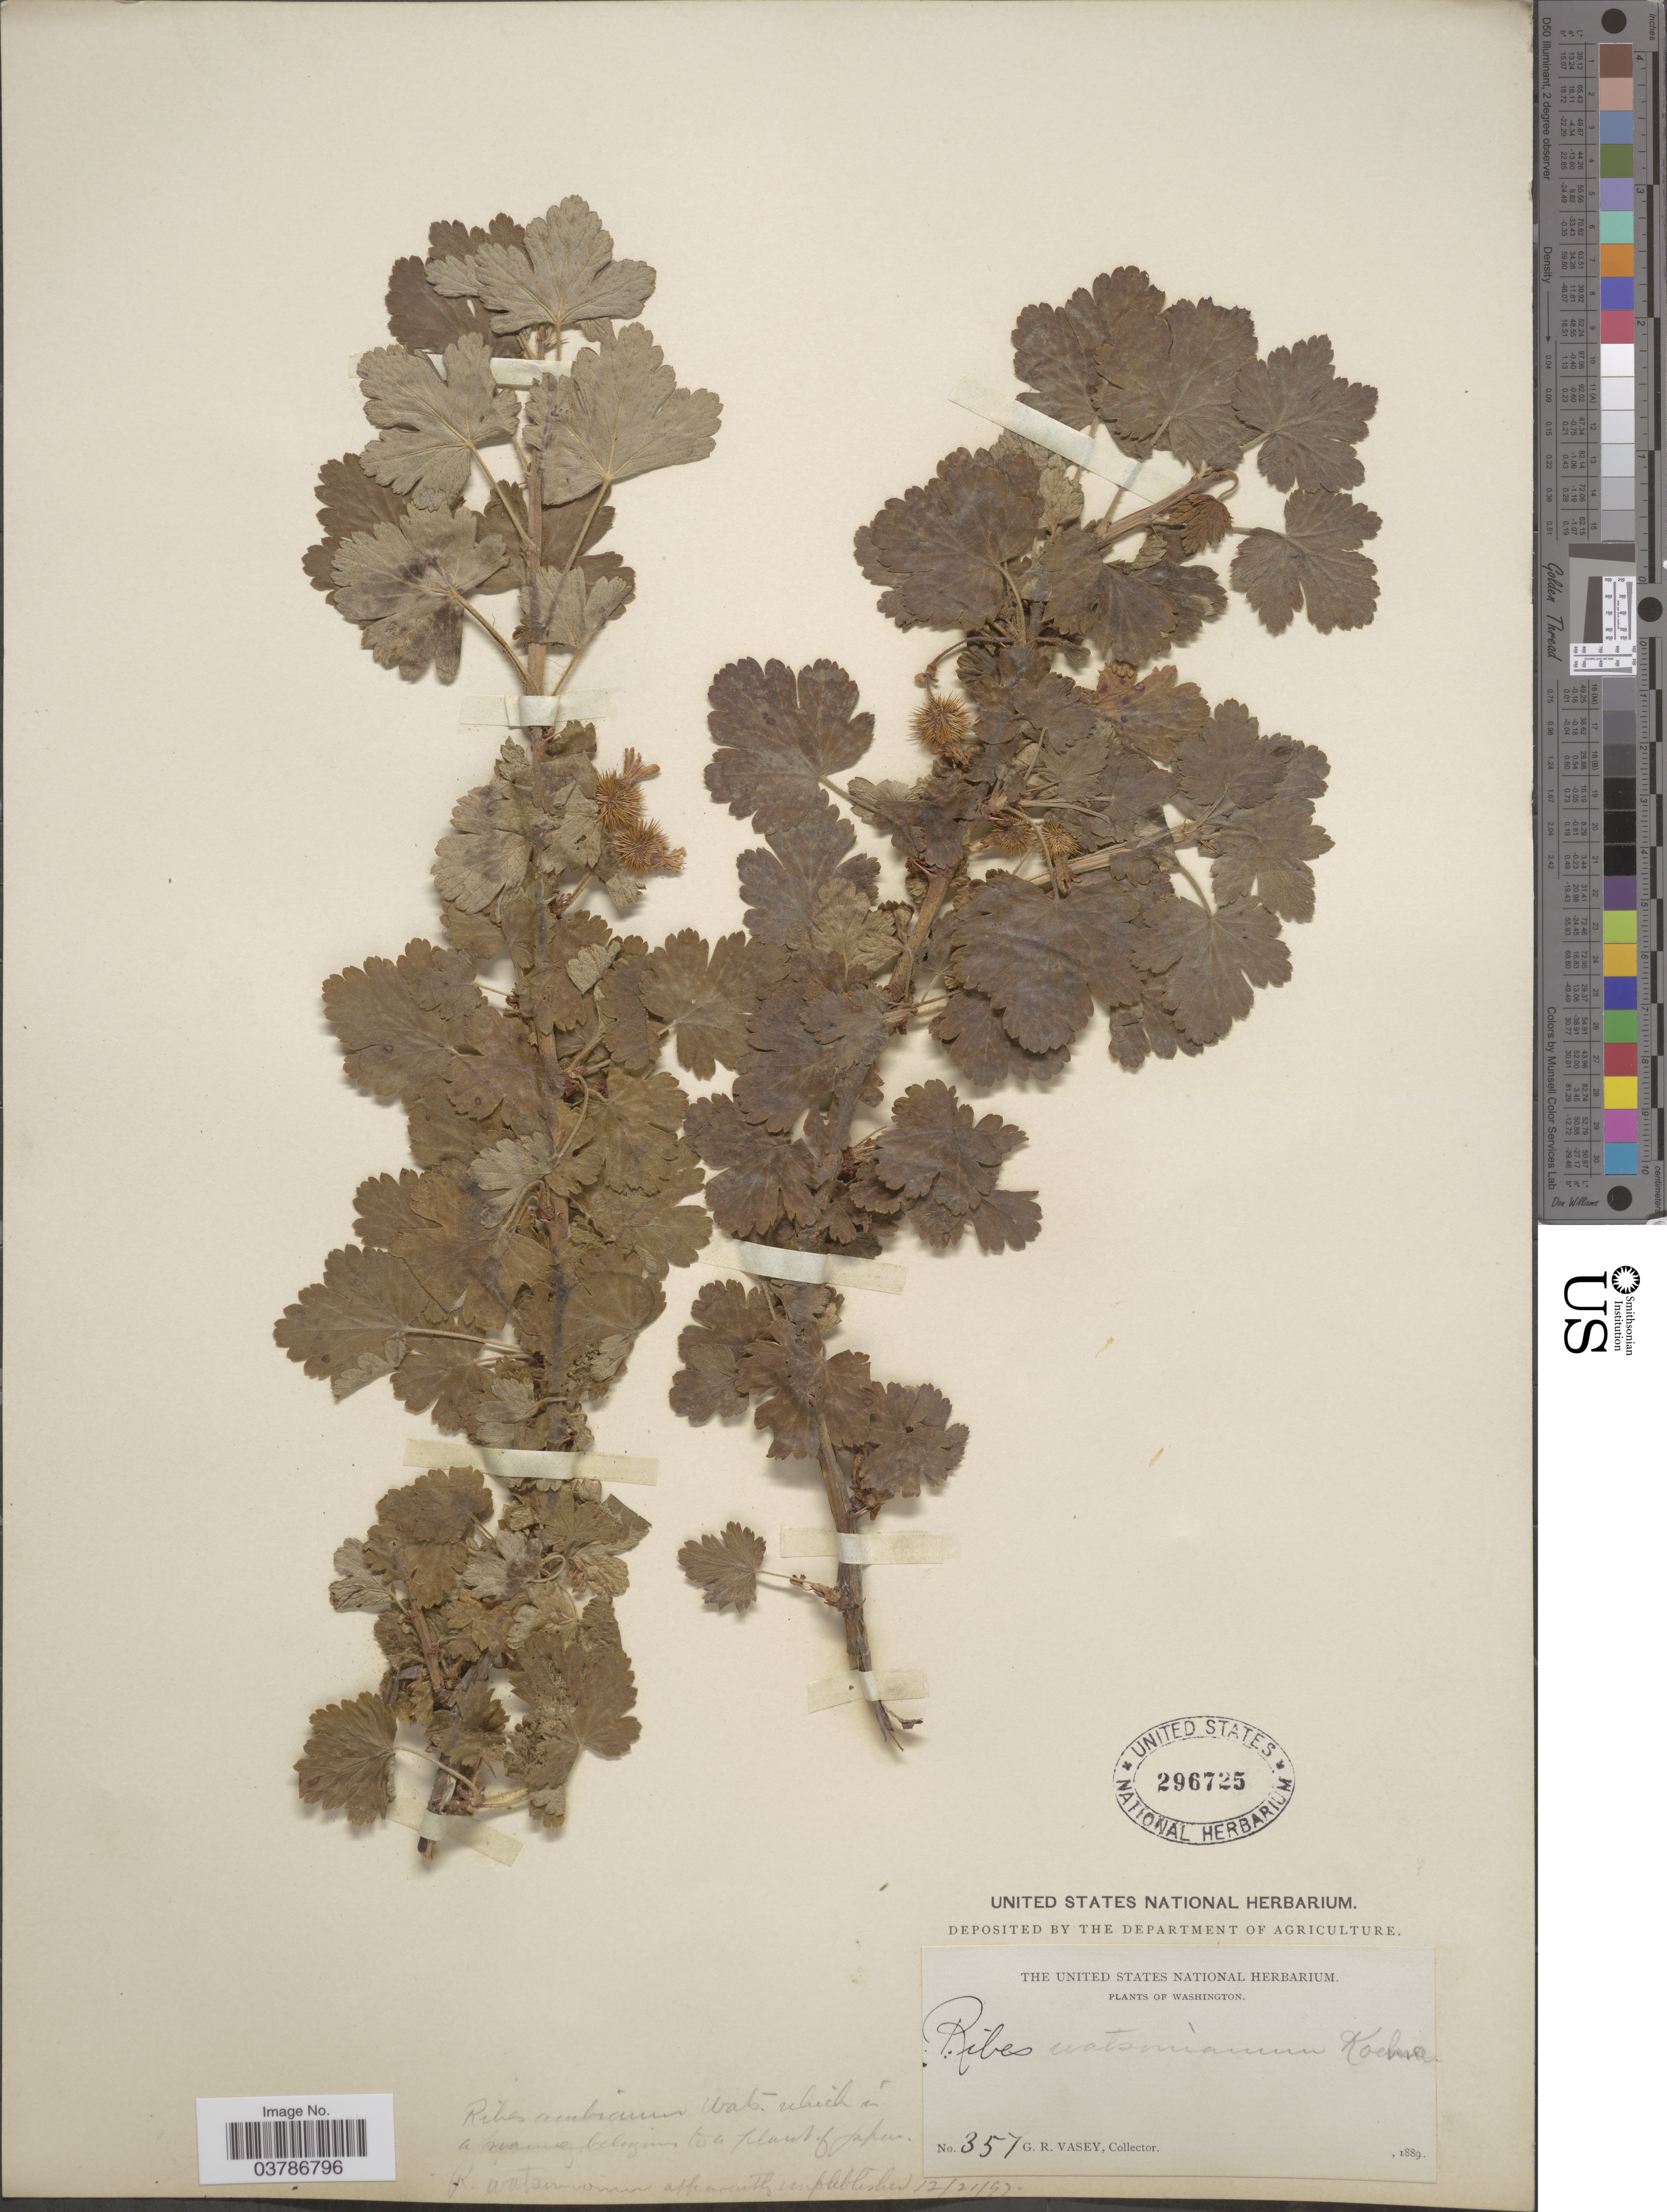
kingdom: Plantae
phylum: Tracheophyta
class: Magnoliopsida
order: Saxifragales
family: Grossulariaceae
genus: Ribes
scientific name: Ribes watsonianum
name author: Koehne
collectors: G. R. Vasey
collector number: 357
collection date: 1889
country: United States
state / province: Washington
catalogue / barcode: US 296725